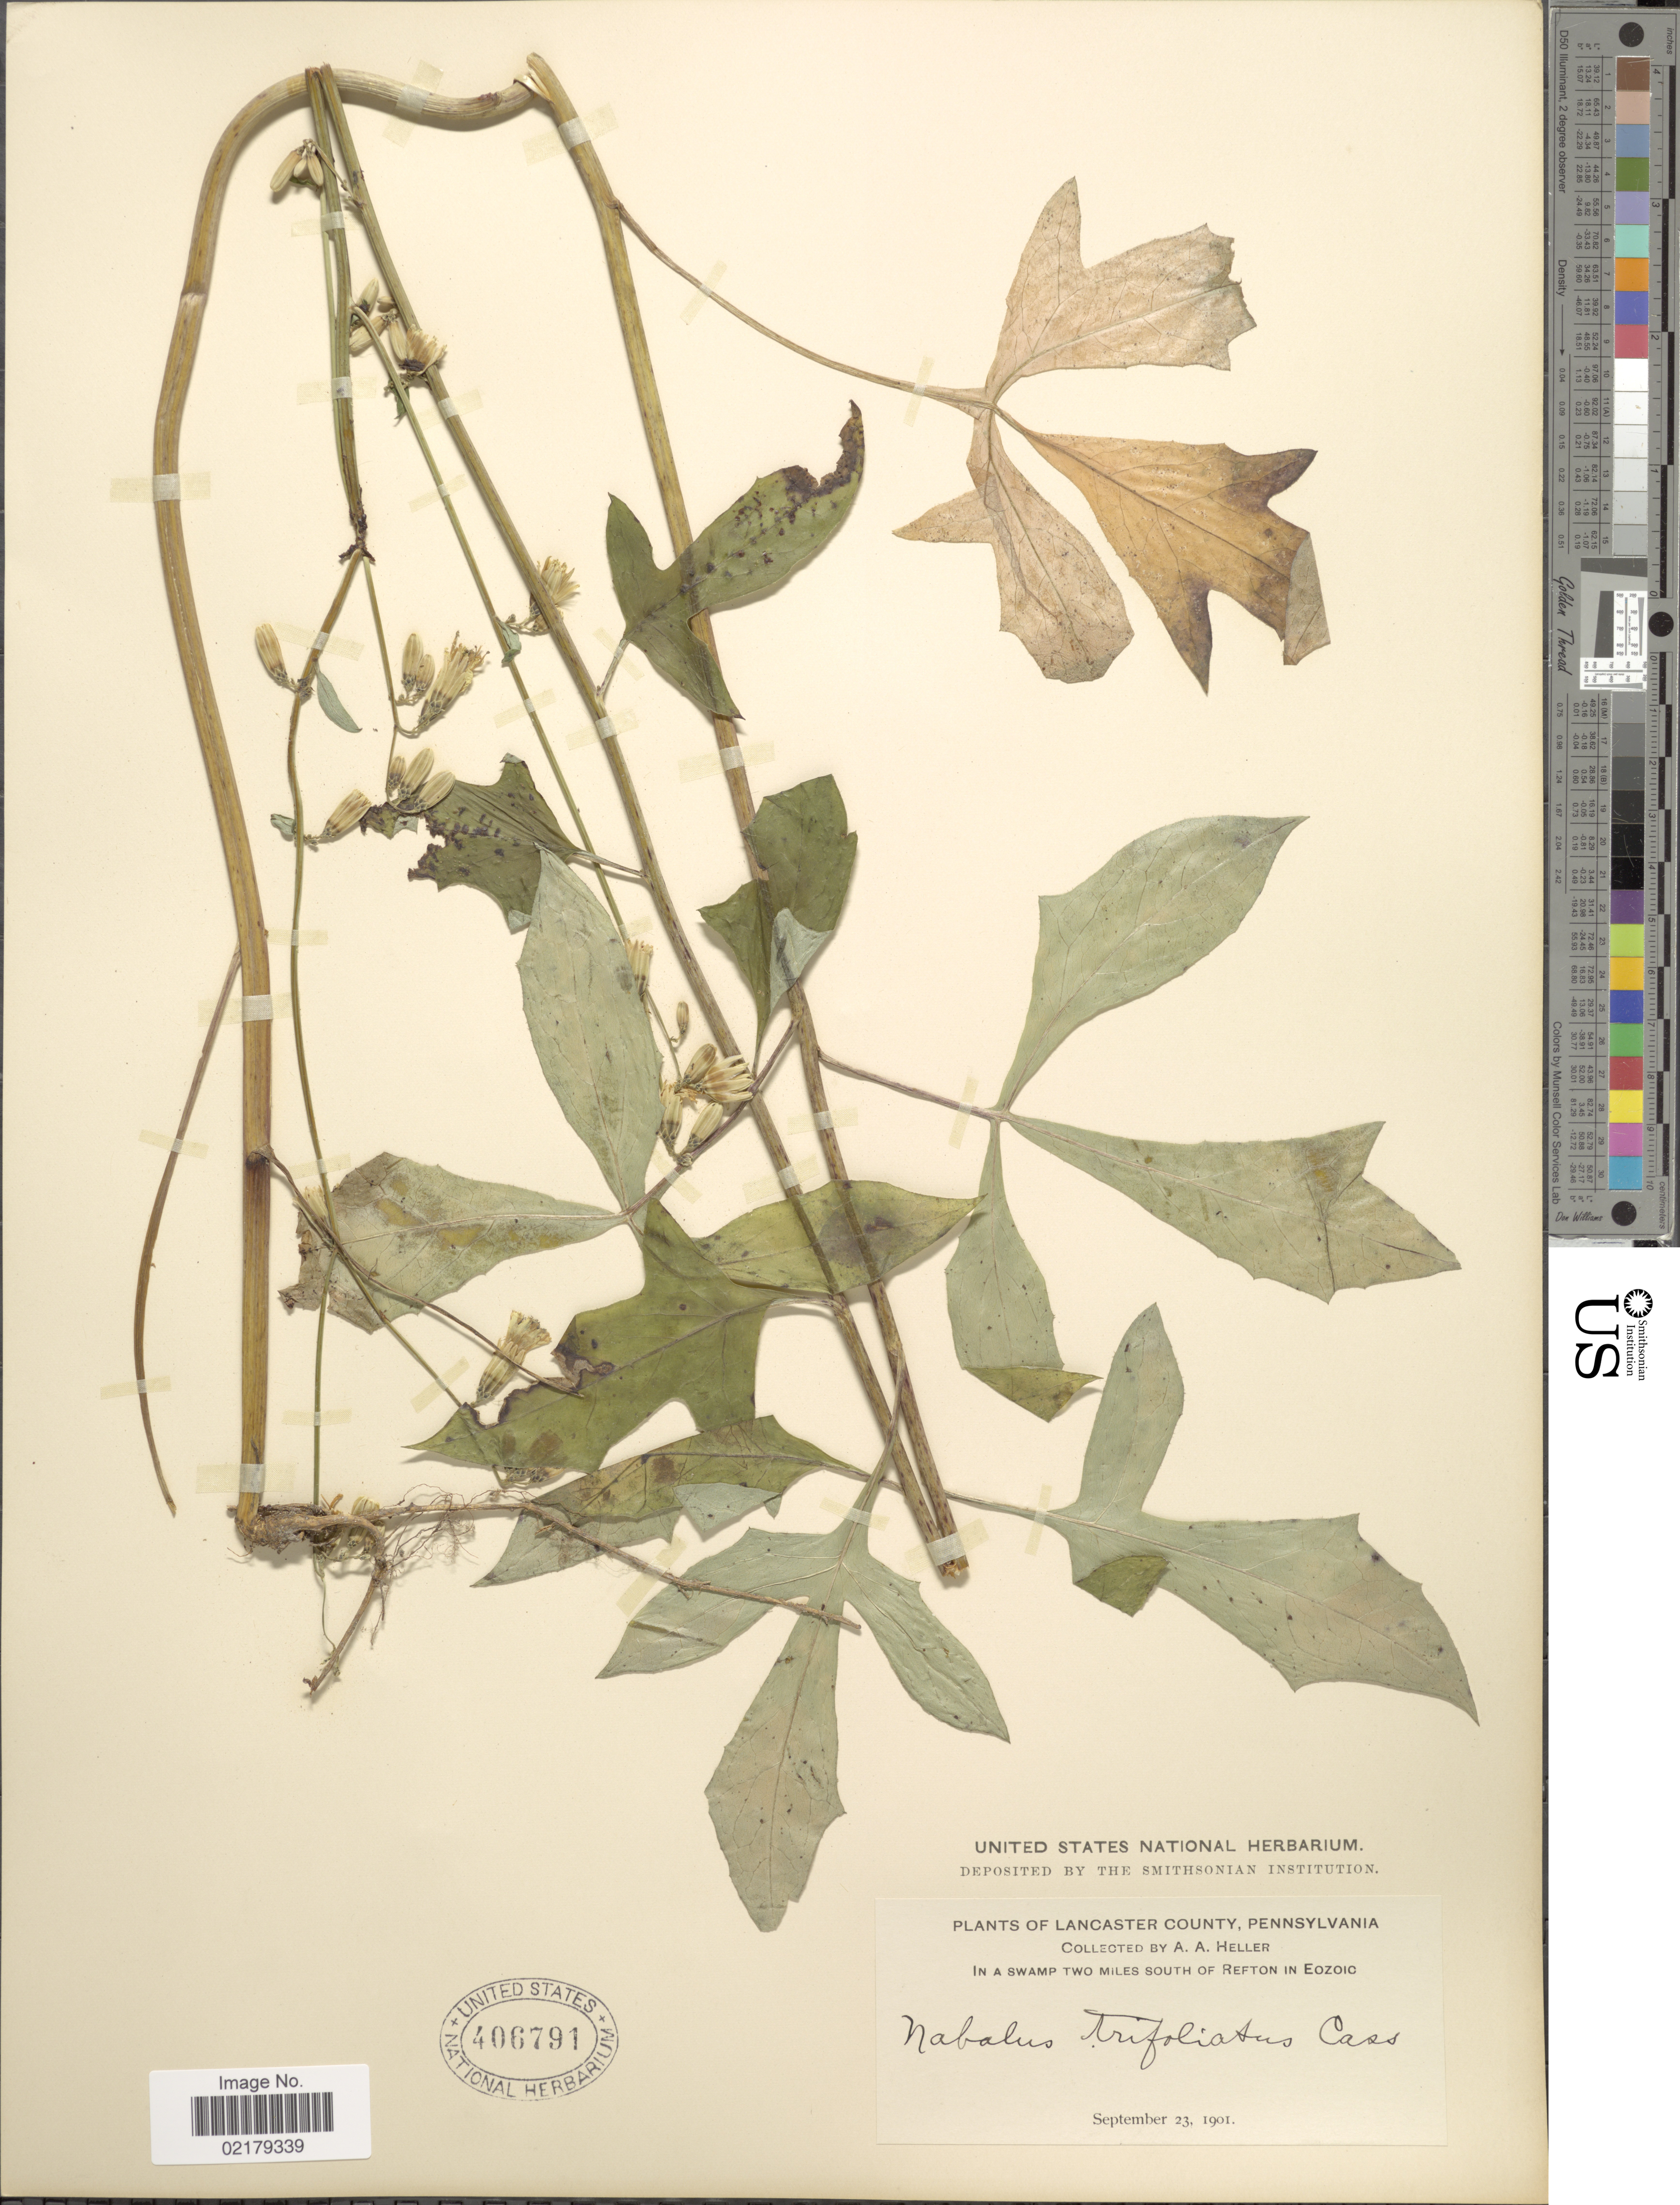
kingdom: Plantae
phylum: Tracheophyta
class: Magnoliopsida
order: Asterales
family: Asteraceae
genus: Nabalus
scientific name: Nabalus trifoliolatus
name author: Cass.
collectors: A. A. Heller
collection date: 1901-09-23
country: United States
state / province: Pennsylvania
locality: Lancaster County, in a Swamp Two Miles South of Refton in Eozoic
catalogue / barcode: US 406791